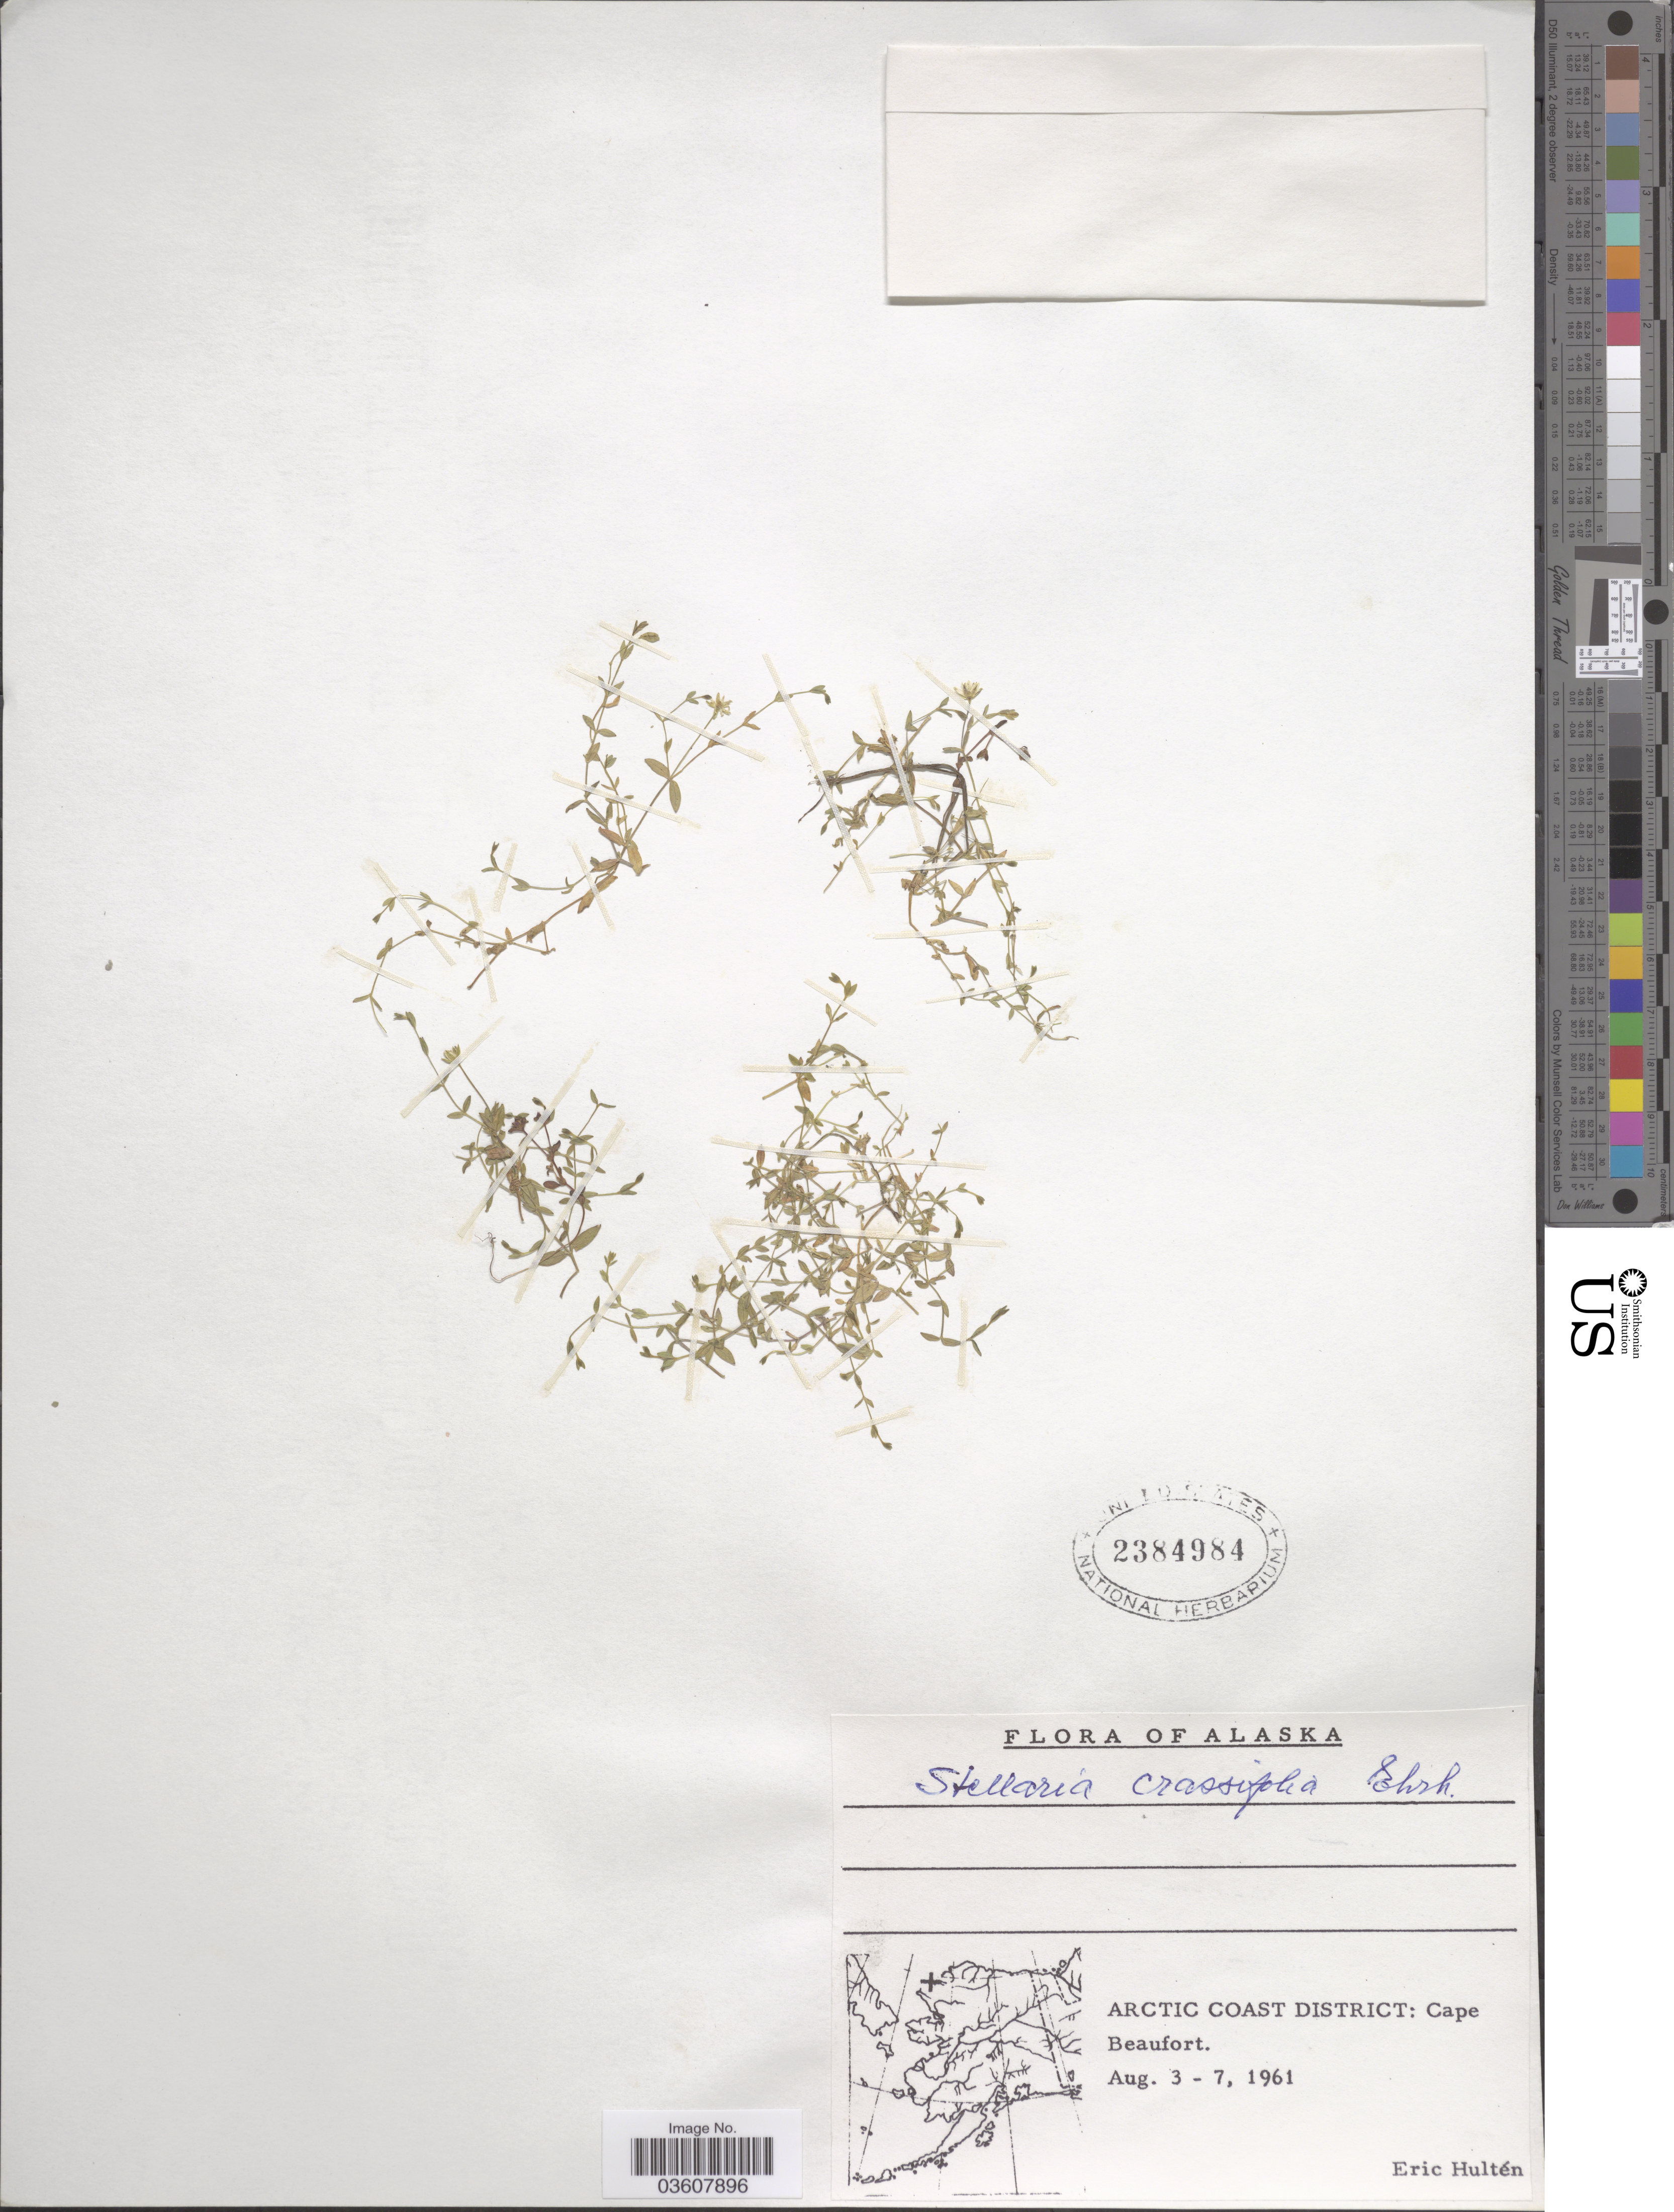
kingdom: Plantae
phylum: Tracheophyta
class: Magnoliopsida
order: Caryophyllales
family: Caryophyllaceae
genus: Stellaria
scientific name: Stellaria crassifolia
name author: Ehrh.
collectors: E. G. Hultén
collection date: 1961-08-03/1961-08-07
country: United States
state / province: Alaska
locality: Arctic Coast District: Cape Beaufort.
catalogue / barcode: US 2384984